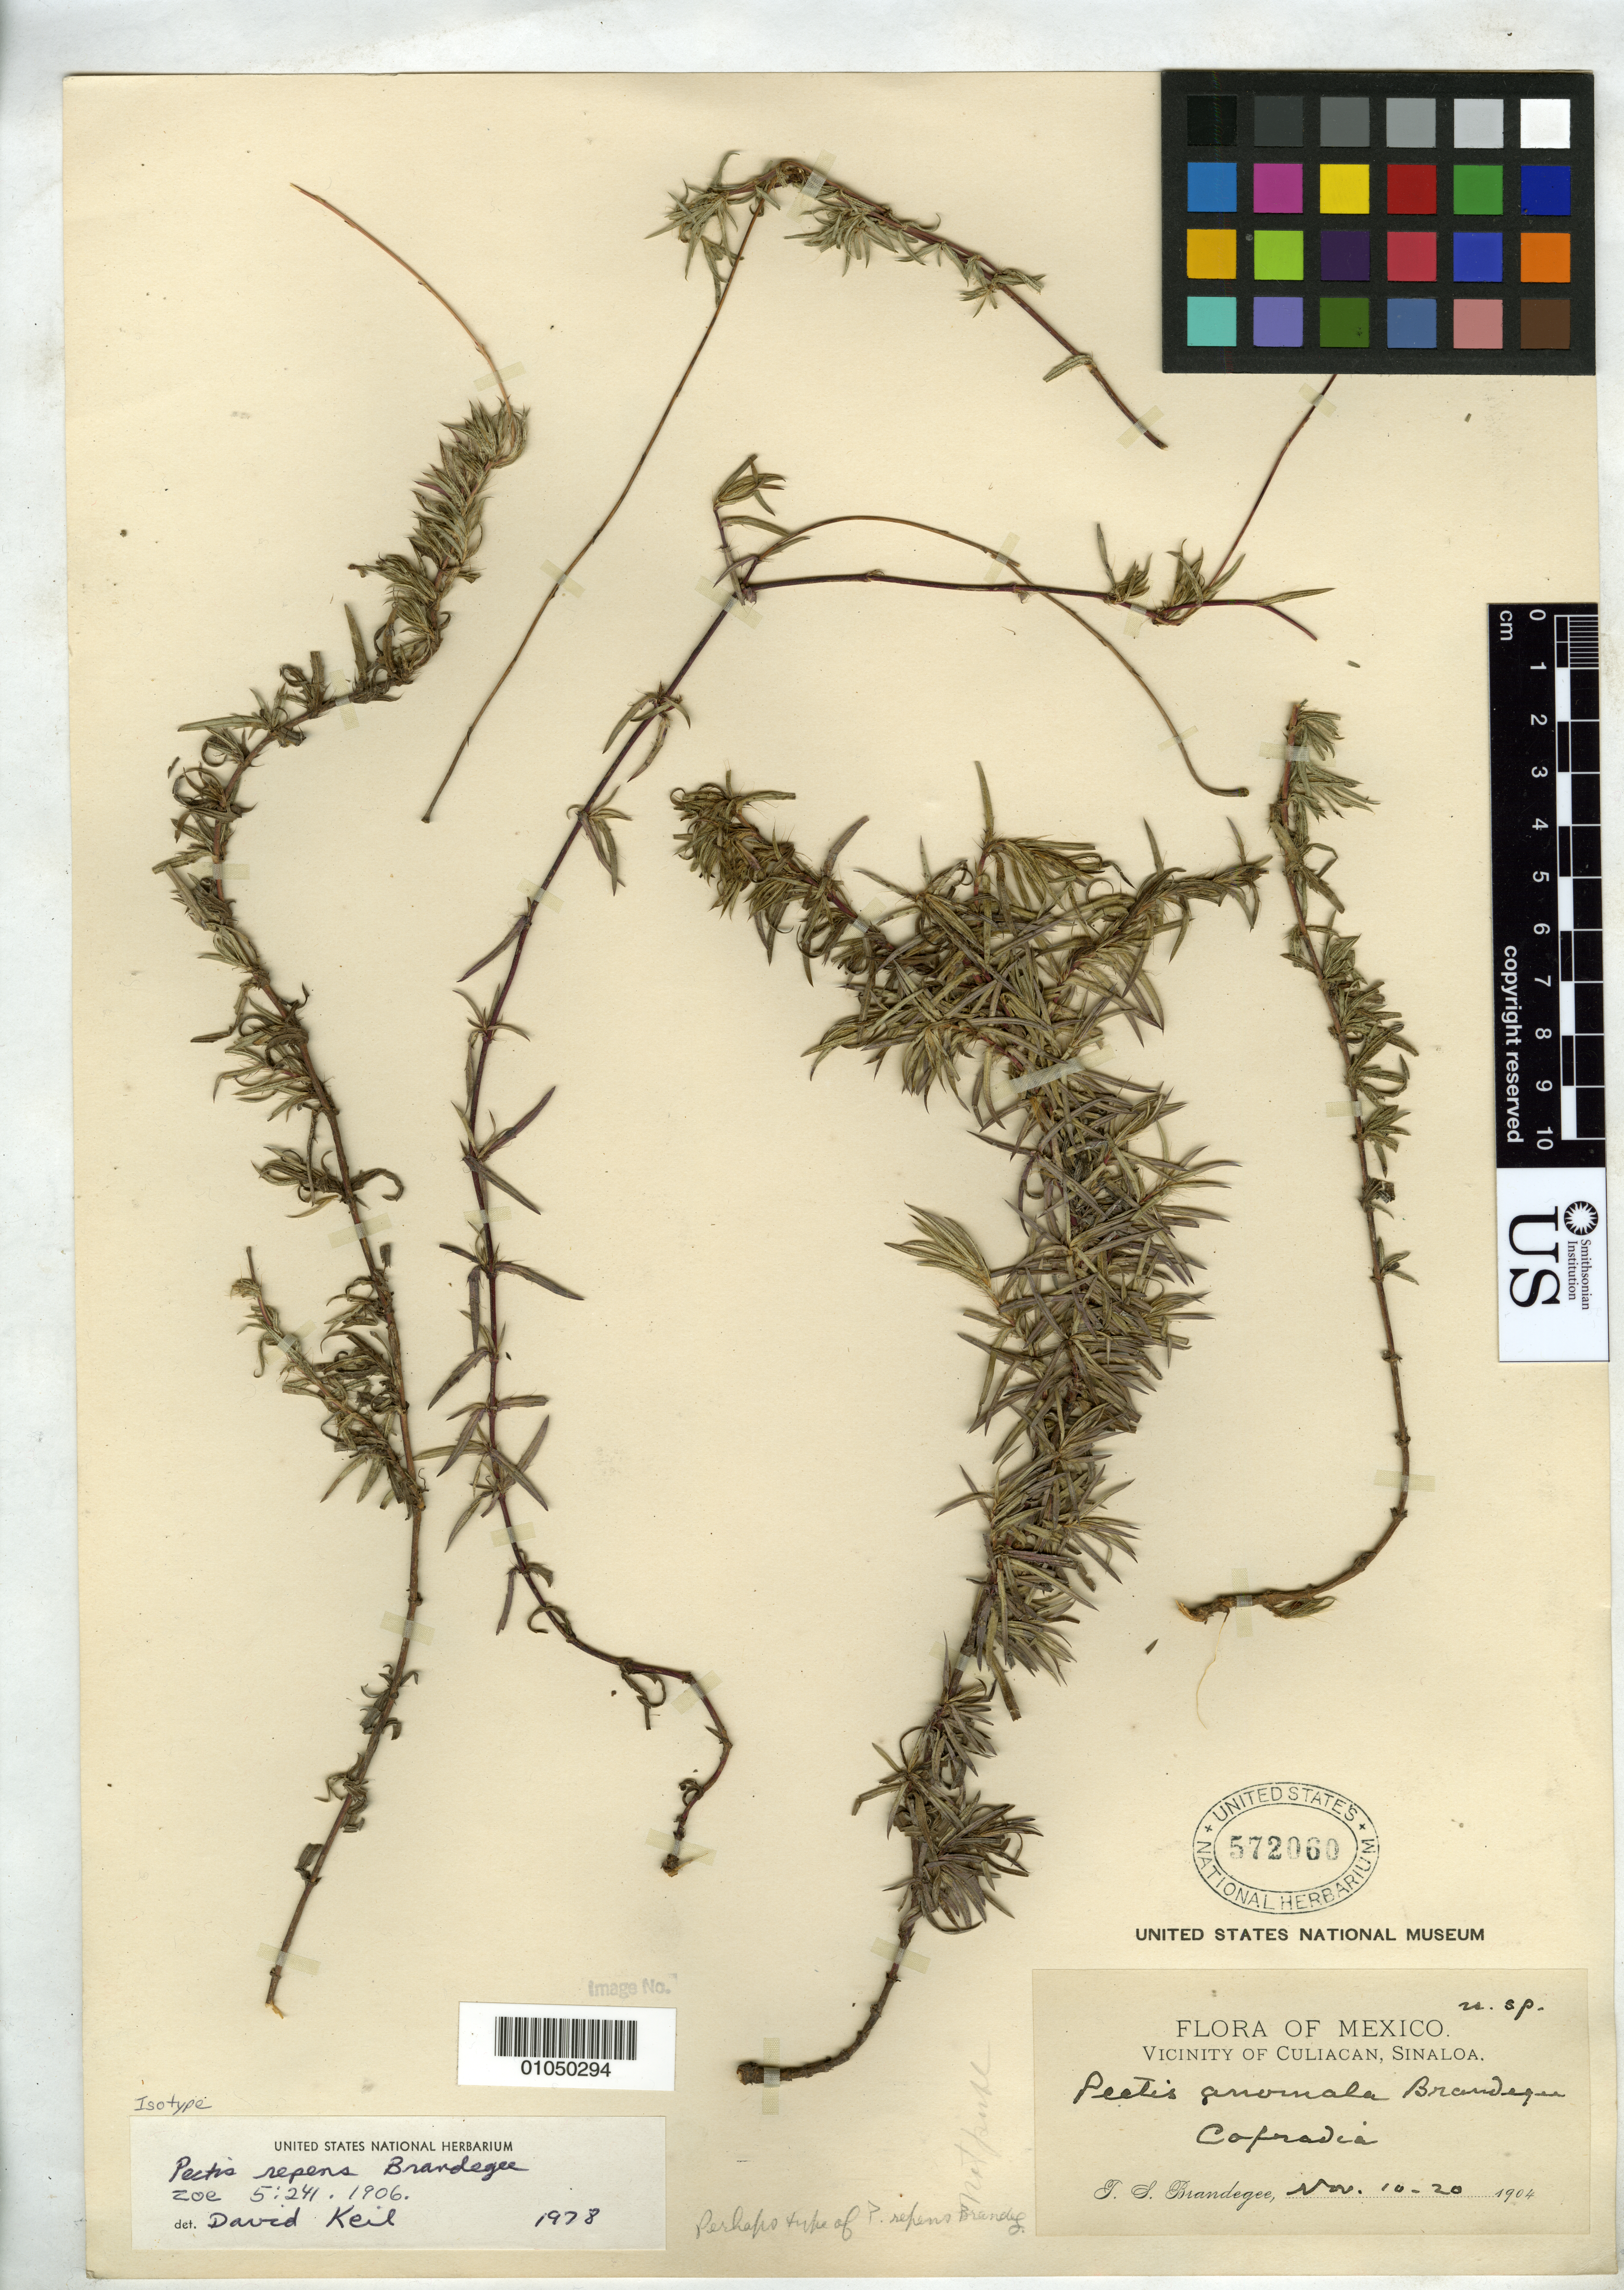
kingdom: Plantae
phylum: Tracheophyta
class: Magnoliopsida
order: Asterales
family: Asteraceae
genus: Pectis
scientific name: Pectis repens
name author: Brandegee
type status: Isotype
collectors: T. S. Brandegee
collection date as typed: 10 Nov 1904 to 20 Nov 1904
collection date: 1904-11-10/1904-11-20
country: Mexico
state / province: Sinaloa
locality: Vicinity of Culiacan, Cofradia.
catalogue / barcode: US 572060